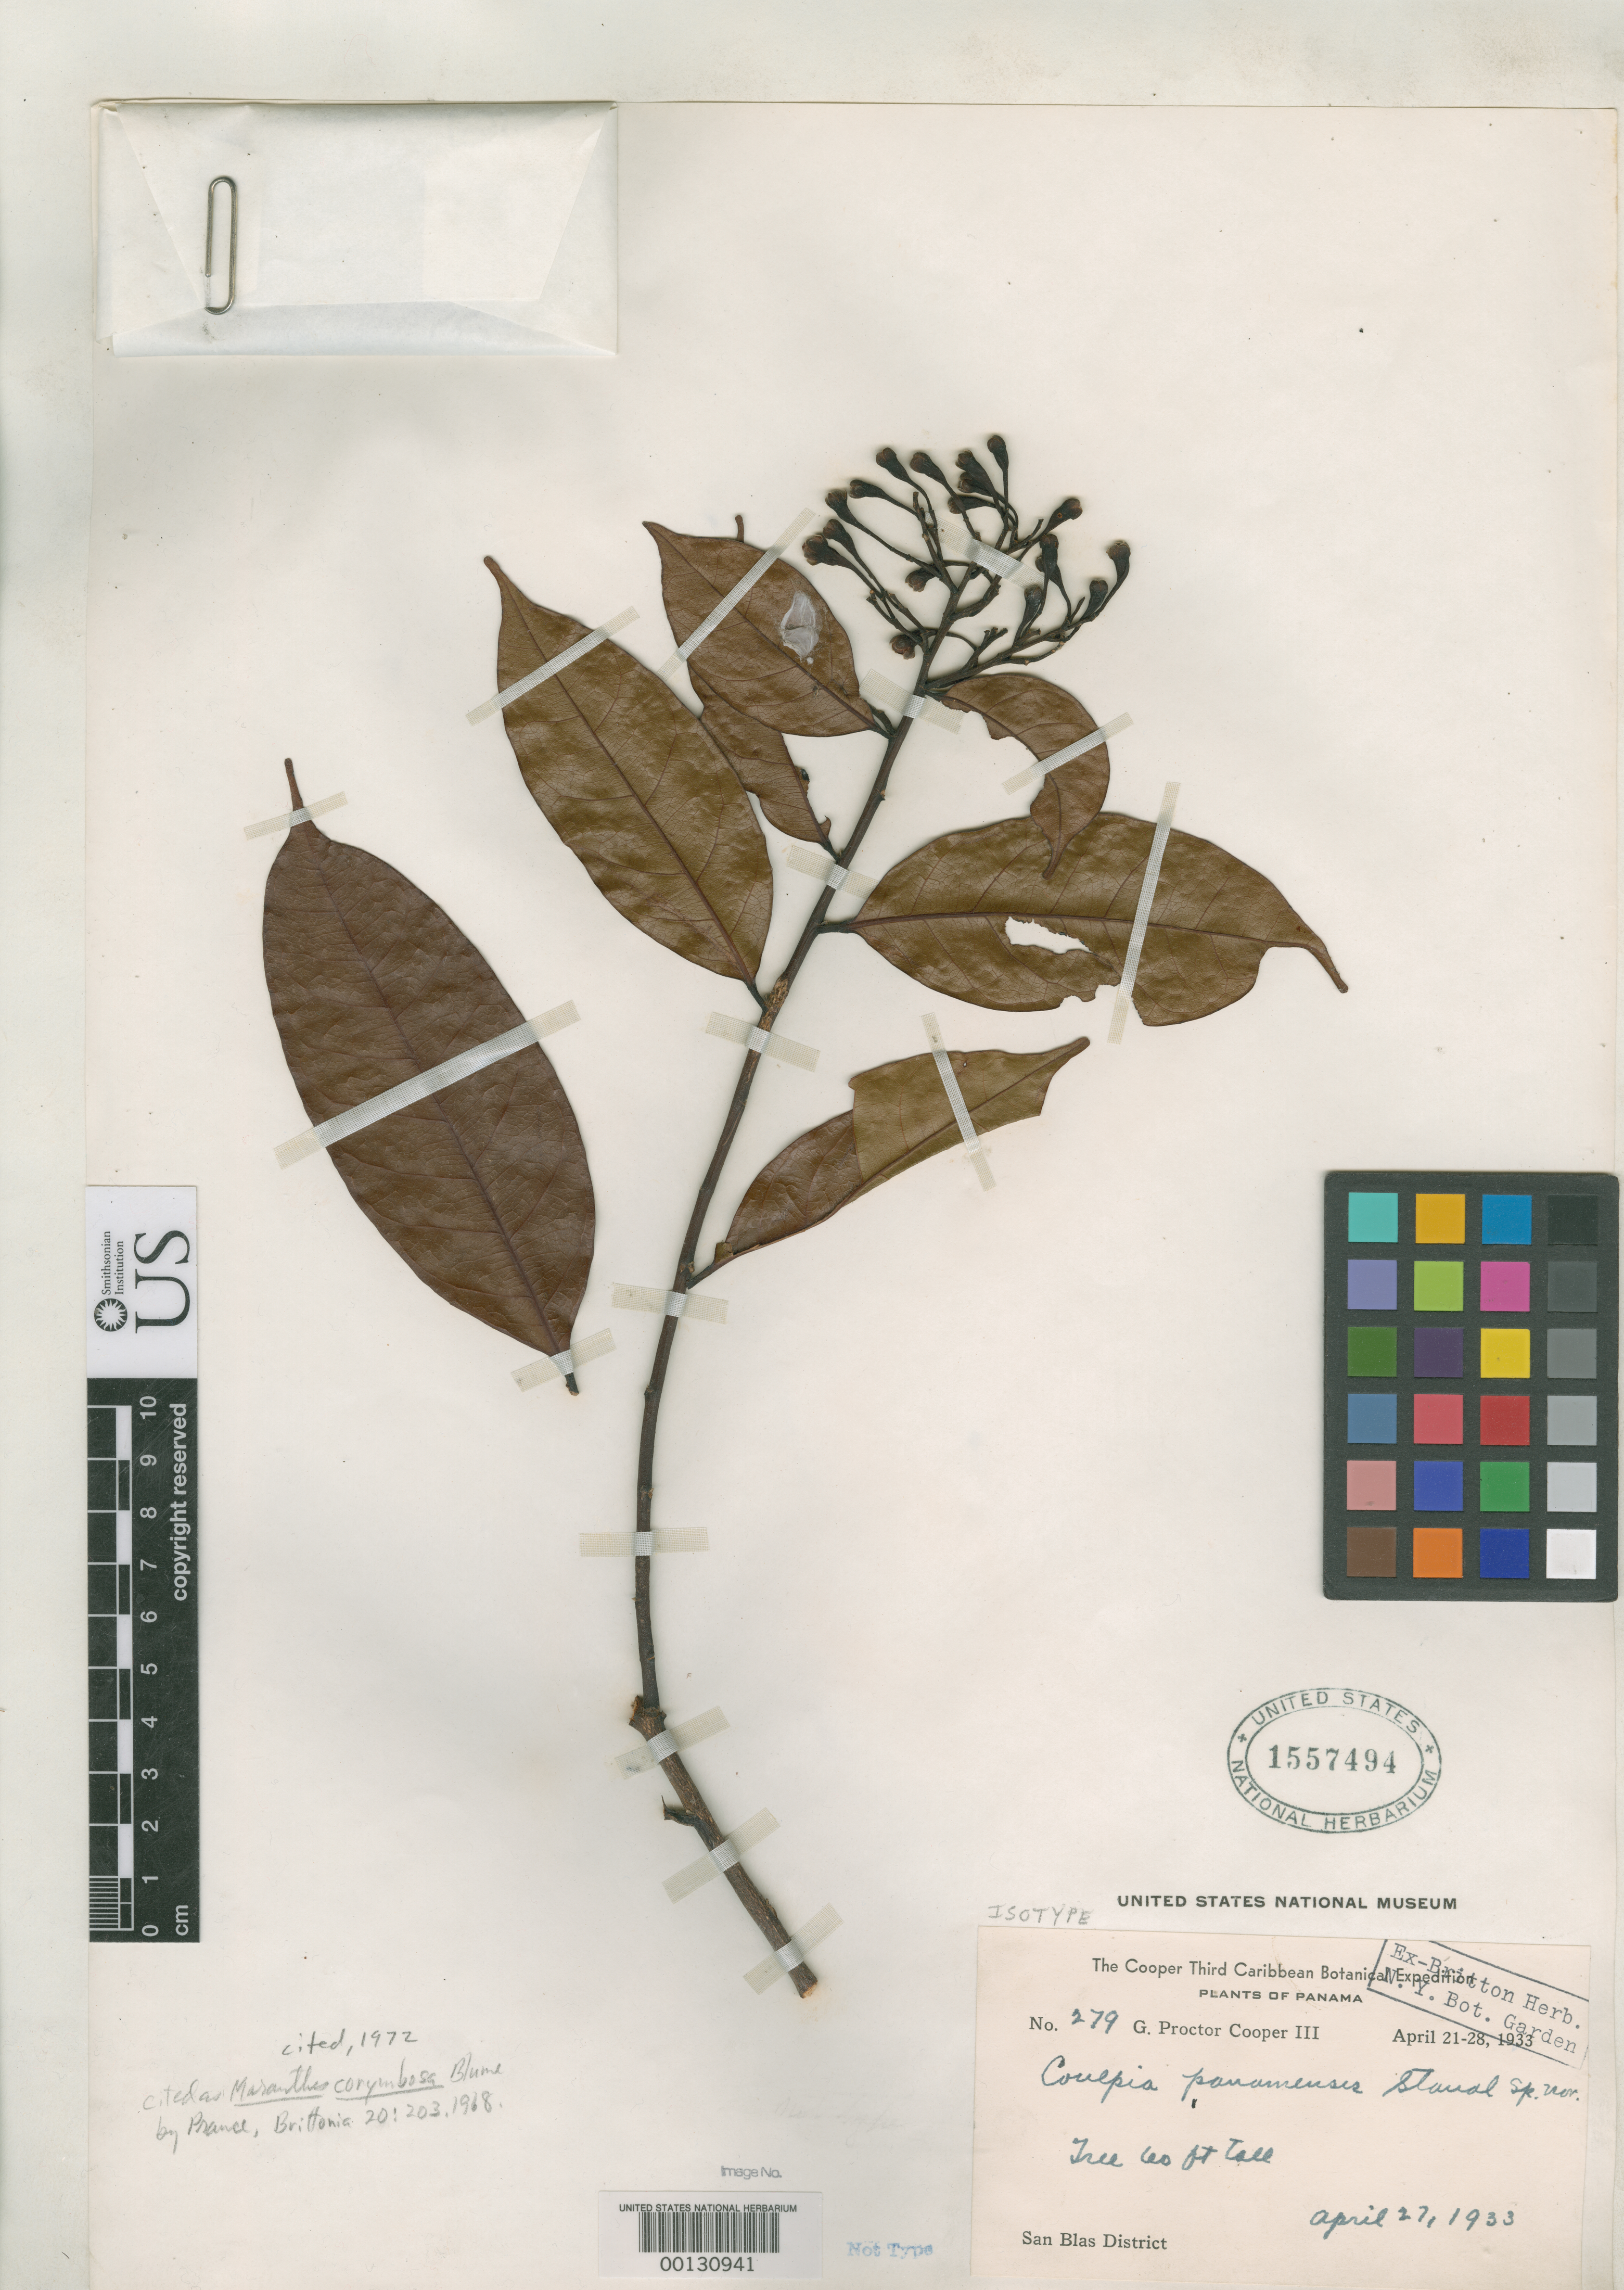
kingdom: Plantae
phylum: Tracheophyta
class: Magnoliopsida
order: Malpighiales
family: Chrysobalanaceae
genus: Couepia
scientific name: Couepia panamensis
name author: Standl.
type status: Isotype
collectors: G. Cooper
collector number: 279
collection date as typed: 27 Apr 1933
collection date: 1933-04-27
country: Panama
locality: San Blas.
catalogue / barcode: US 1557494